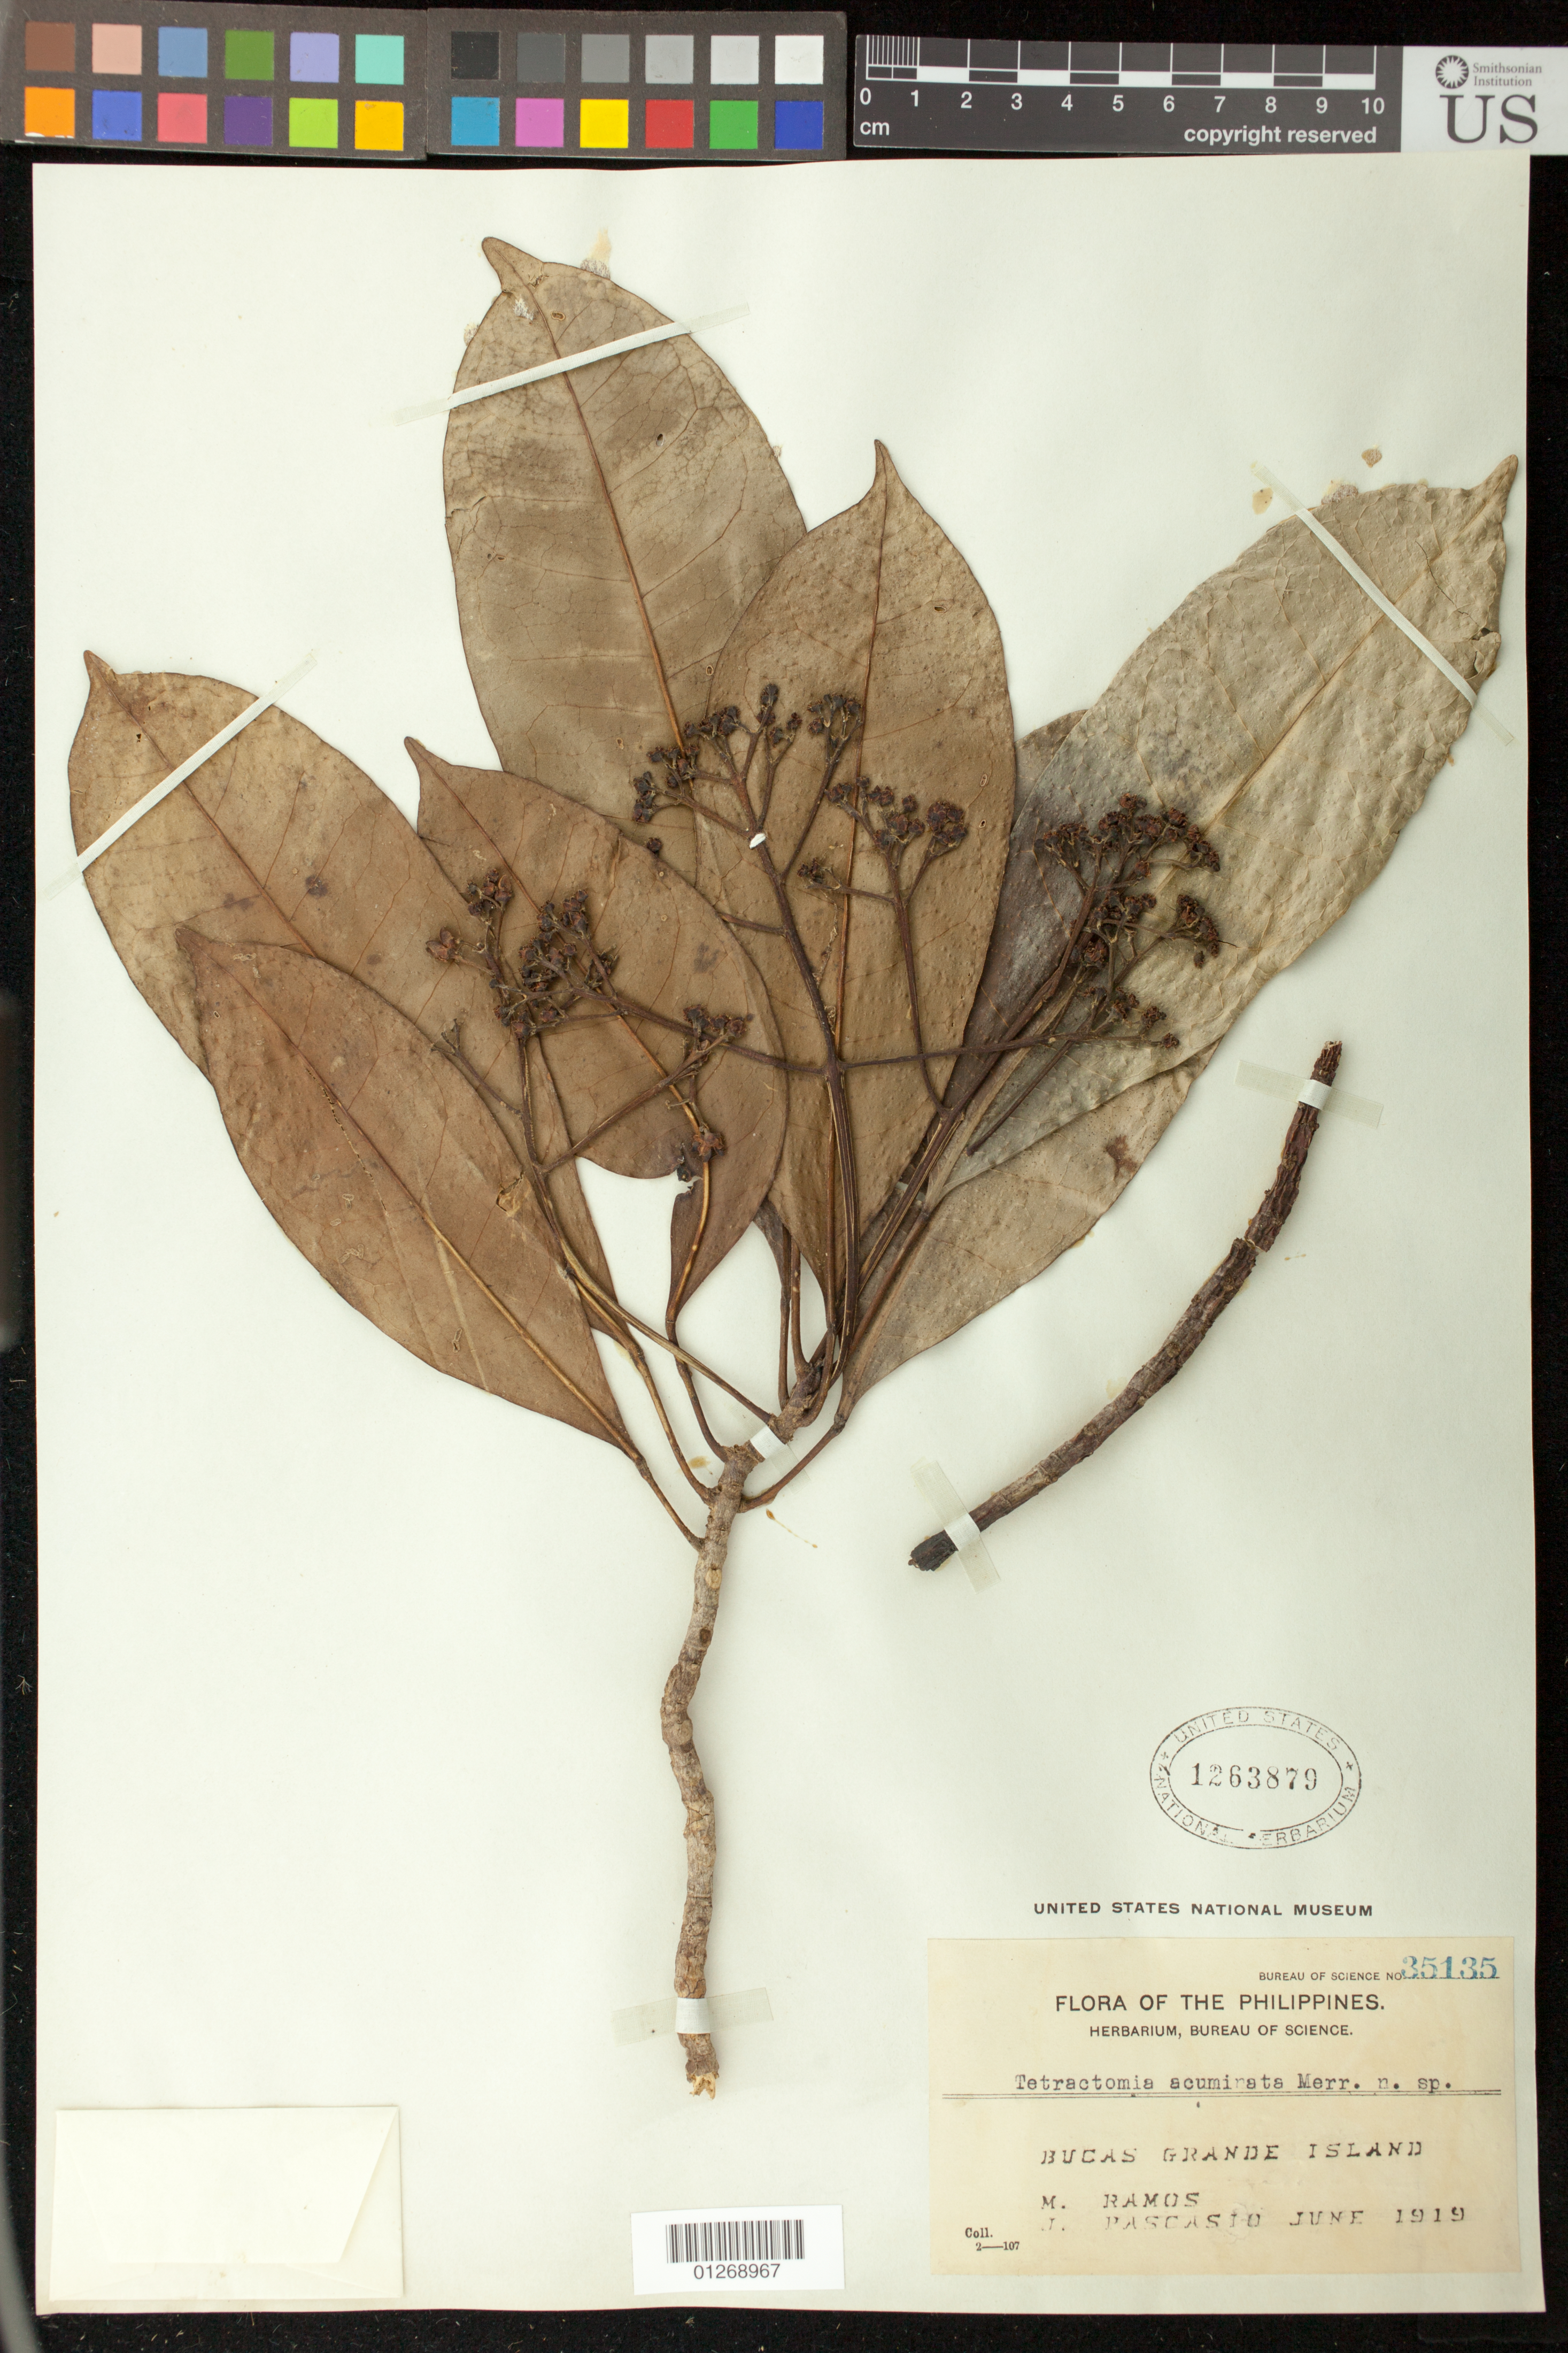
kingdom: Plantae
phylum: Tracheophyta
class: Magnoliopsida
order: Sapindales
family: Rutaceae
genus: Tetractomia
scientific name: Tetractomia acuminata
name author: Merr.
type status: Isotype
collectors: M. Ramos & J. Pascasio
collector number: Bur. Sci. 35135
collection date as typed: Jun 1919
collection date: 1919-06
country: Philippines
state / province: Caraga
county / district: Surigao del Norte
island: Bucas Grande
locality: Bucas Grande Island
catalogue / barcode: US 1263879